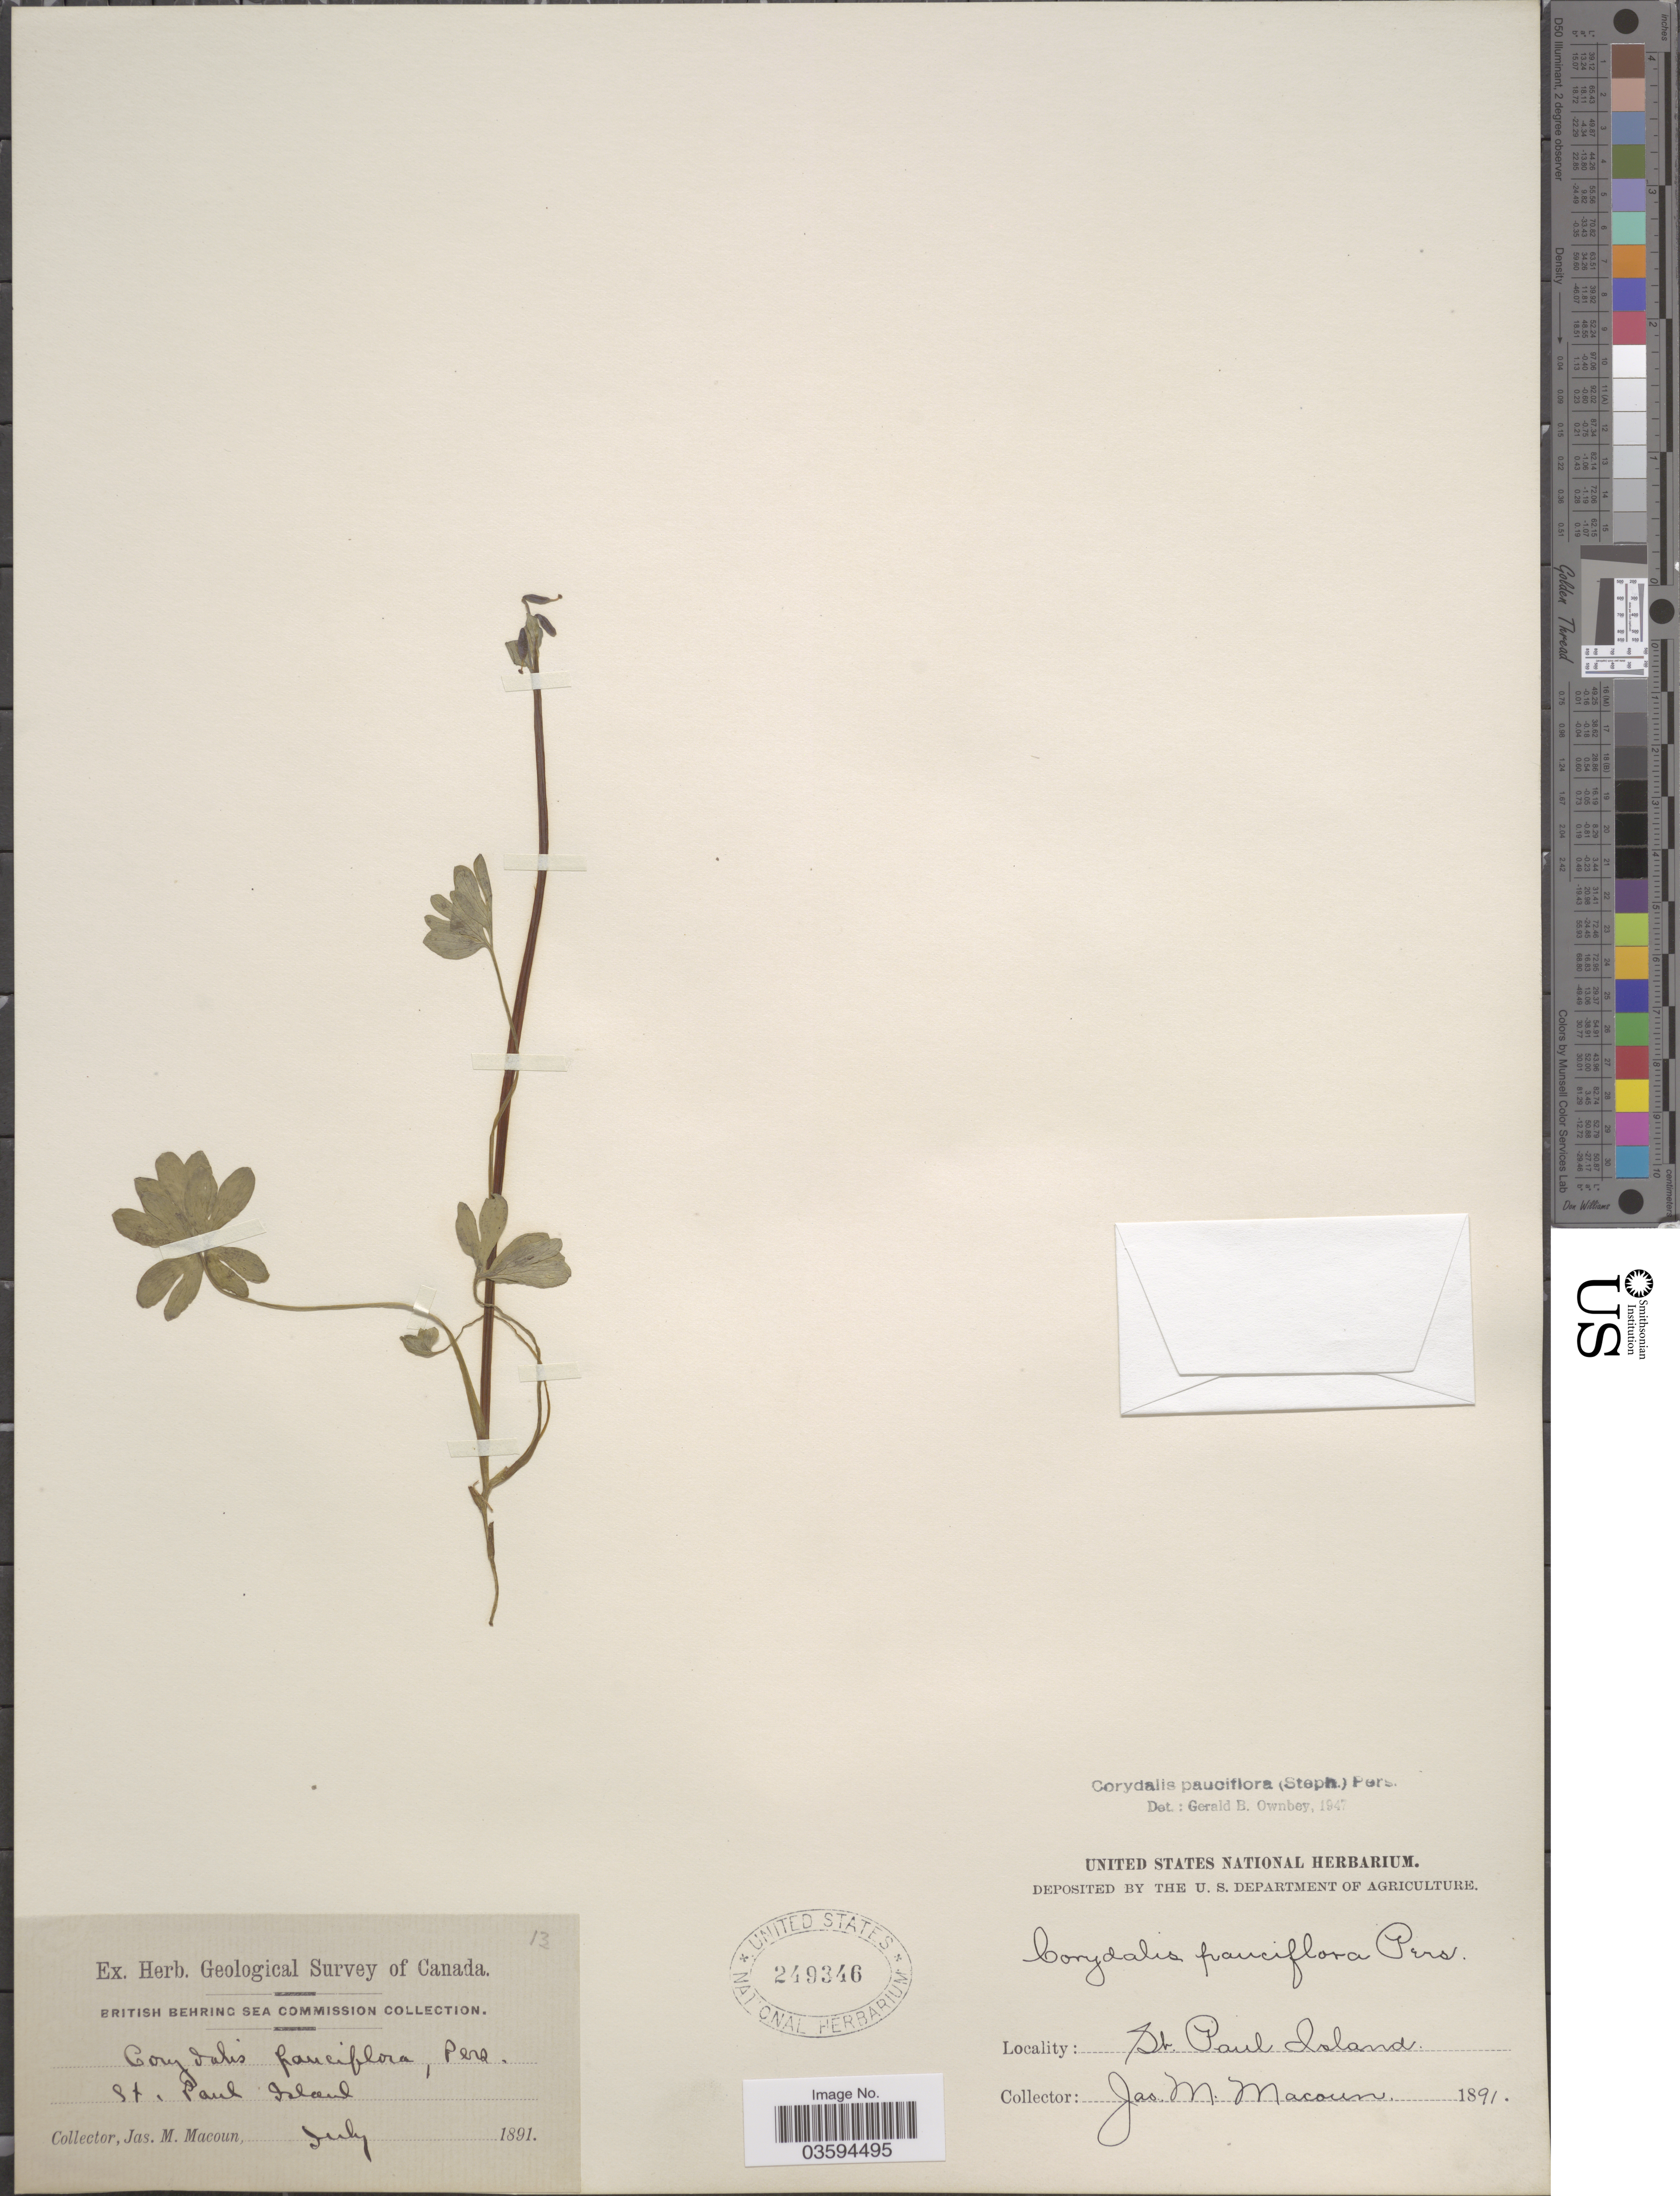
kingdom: Plantae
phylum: Tracheophyta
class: Magnoliopsida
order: Ranunculales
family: Papaveraceae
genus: Corydalis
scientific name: Corydalis pauciflora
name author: (Stephan) Pers.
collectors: J. M. Macoun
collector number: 13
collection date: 1891-07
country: United States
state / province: Alaska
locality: St. Paul Island.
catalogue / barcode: US 249346